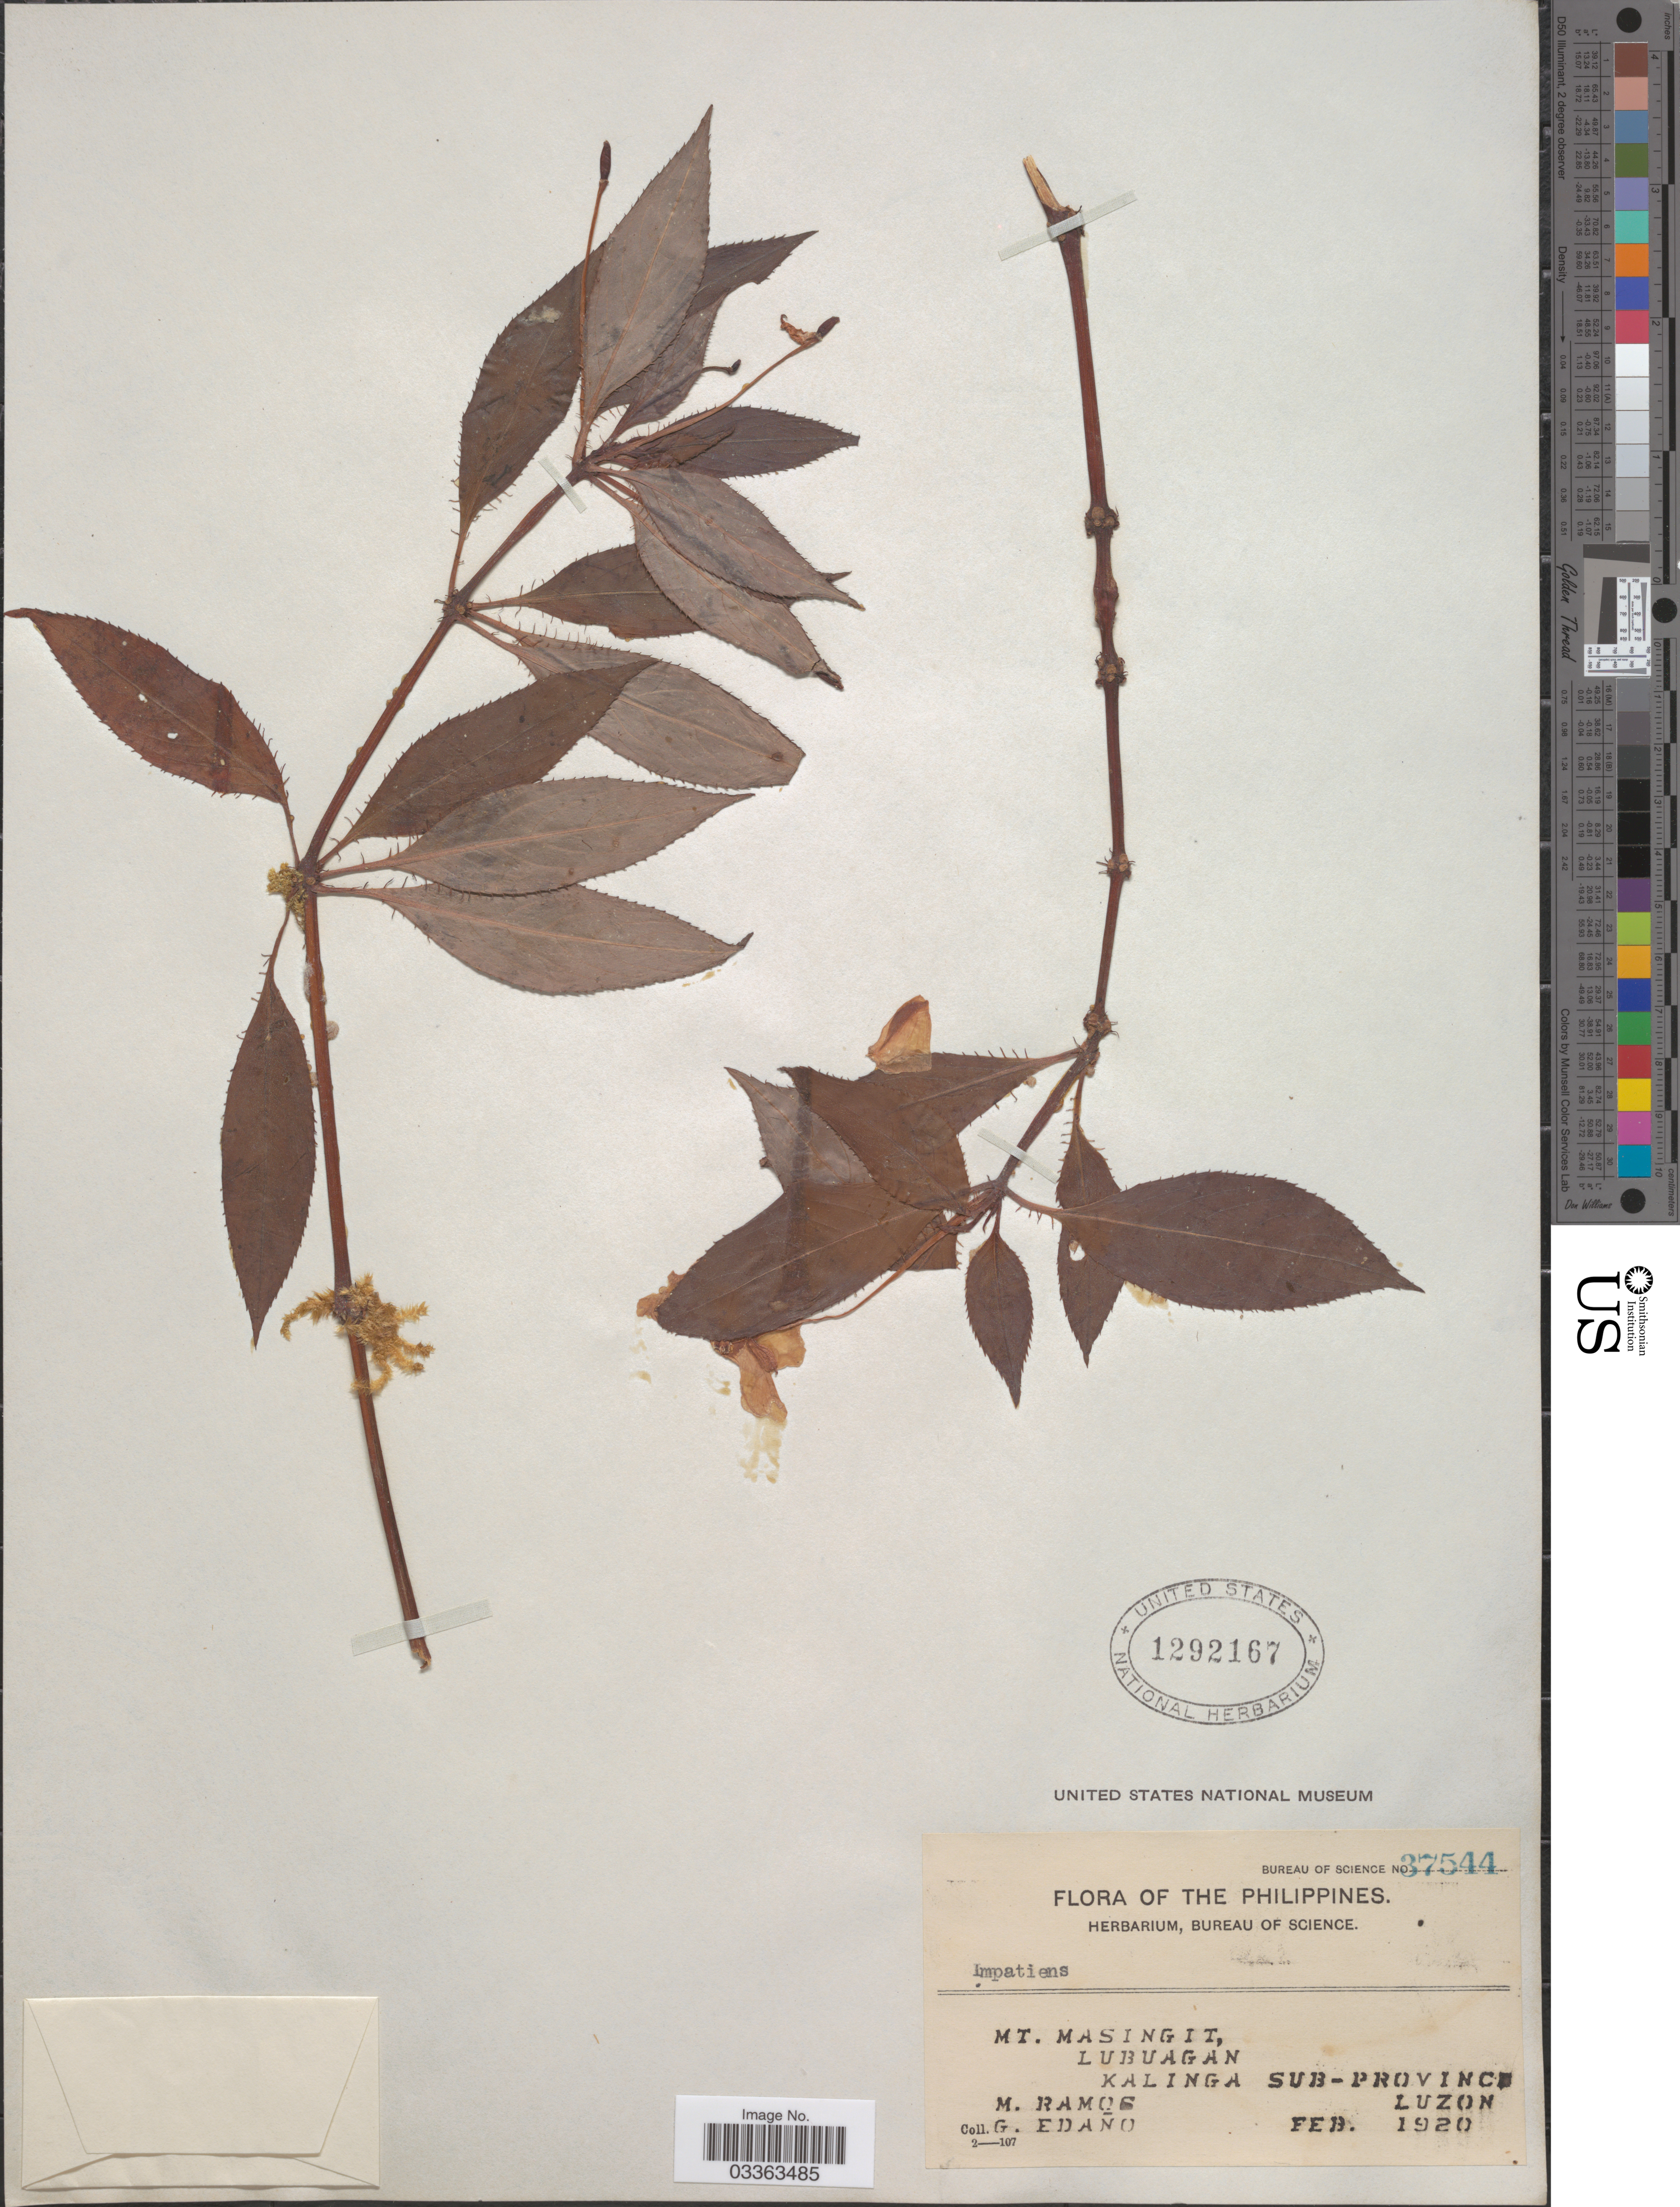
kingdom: Plantae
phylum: Tracheophyta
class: Magnoliopsida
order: Ericales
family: Balsaminaceae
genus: Impatiens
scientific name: Impatiens sp.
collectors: M. Ramos & G. Edaño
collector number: Bureau of Science 37544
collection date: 1920-02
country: Philippines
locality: Mt. Masingit, Lubuagan, Kalinga Sub-Province, Luzon.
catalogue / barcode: US 1292167